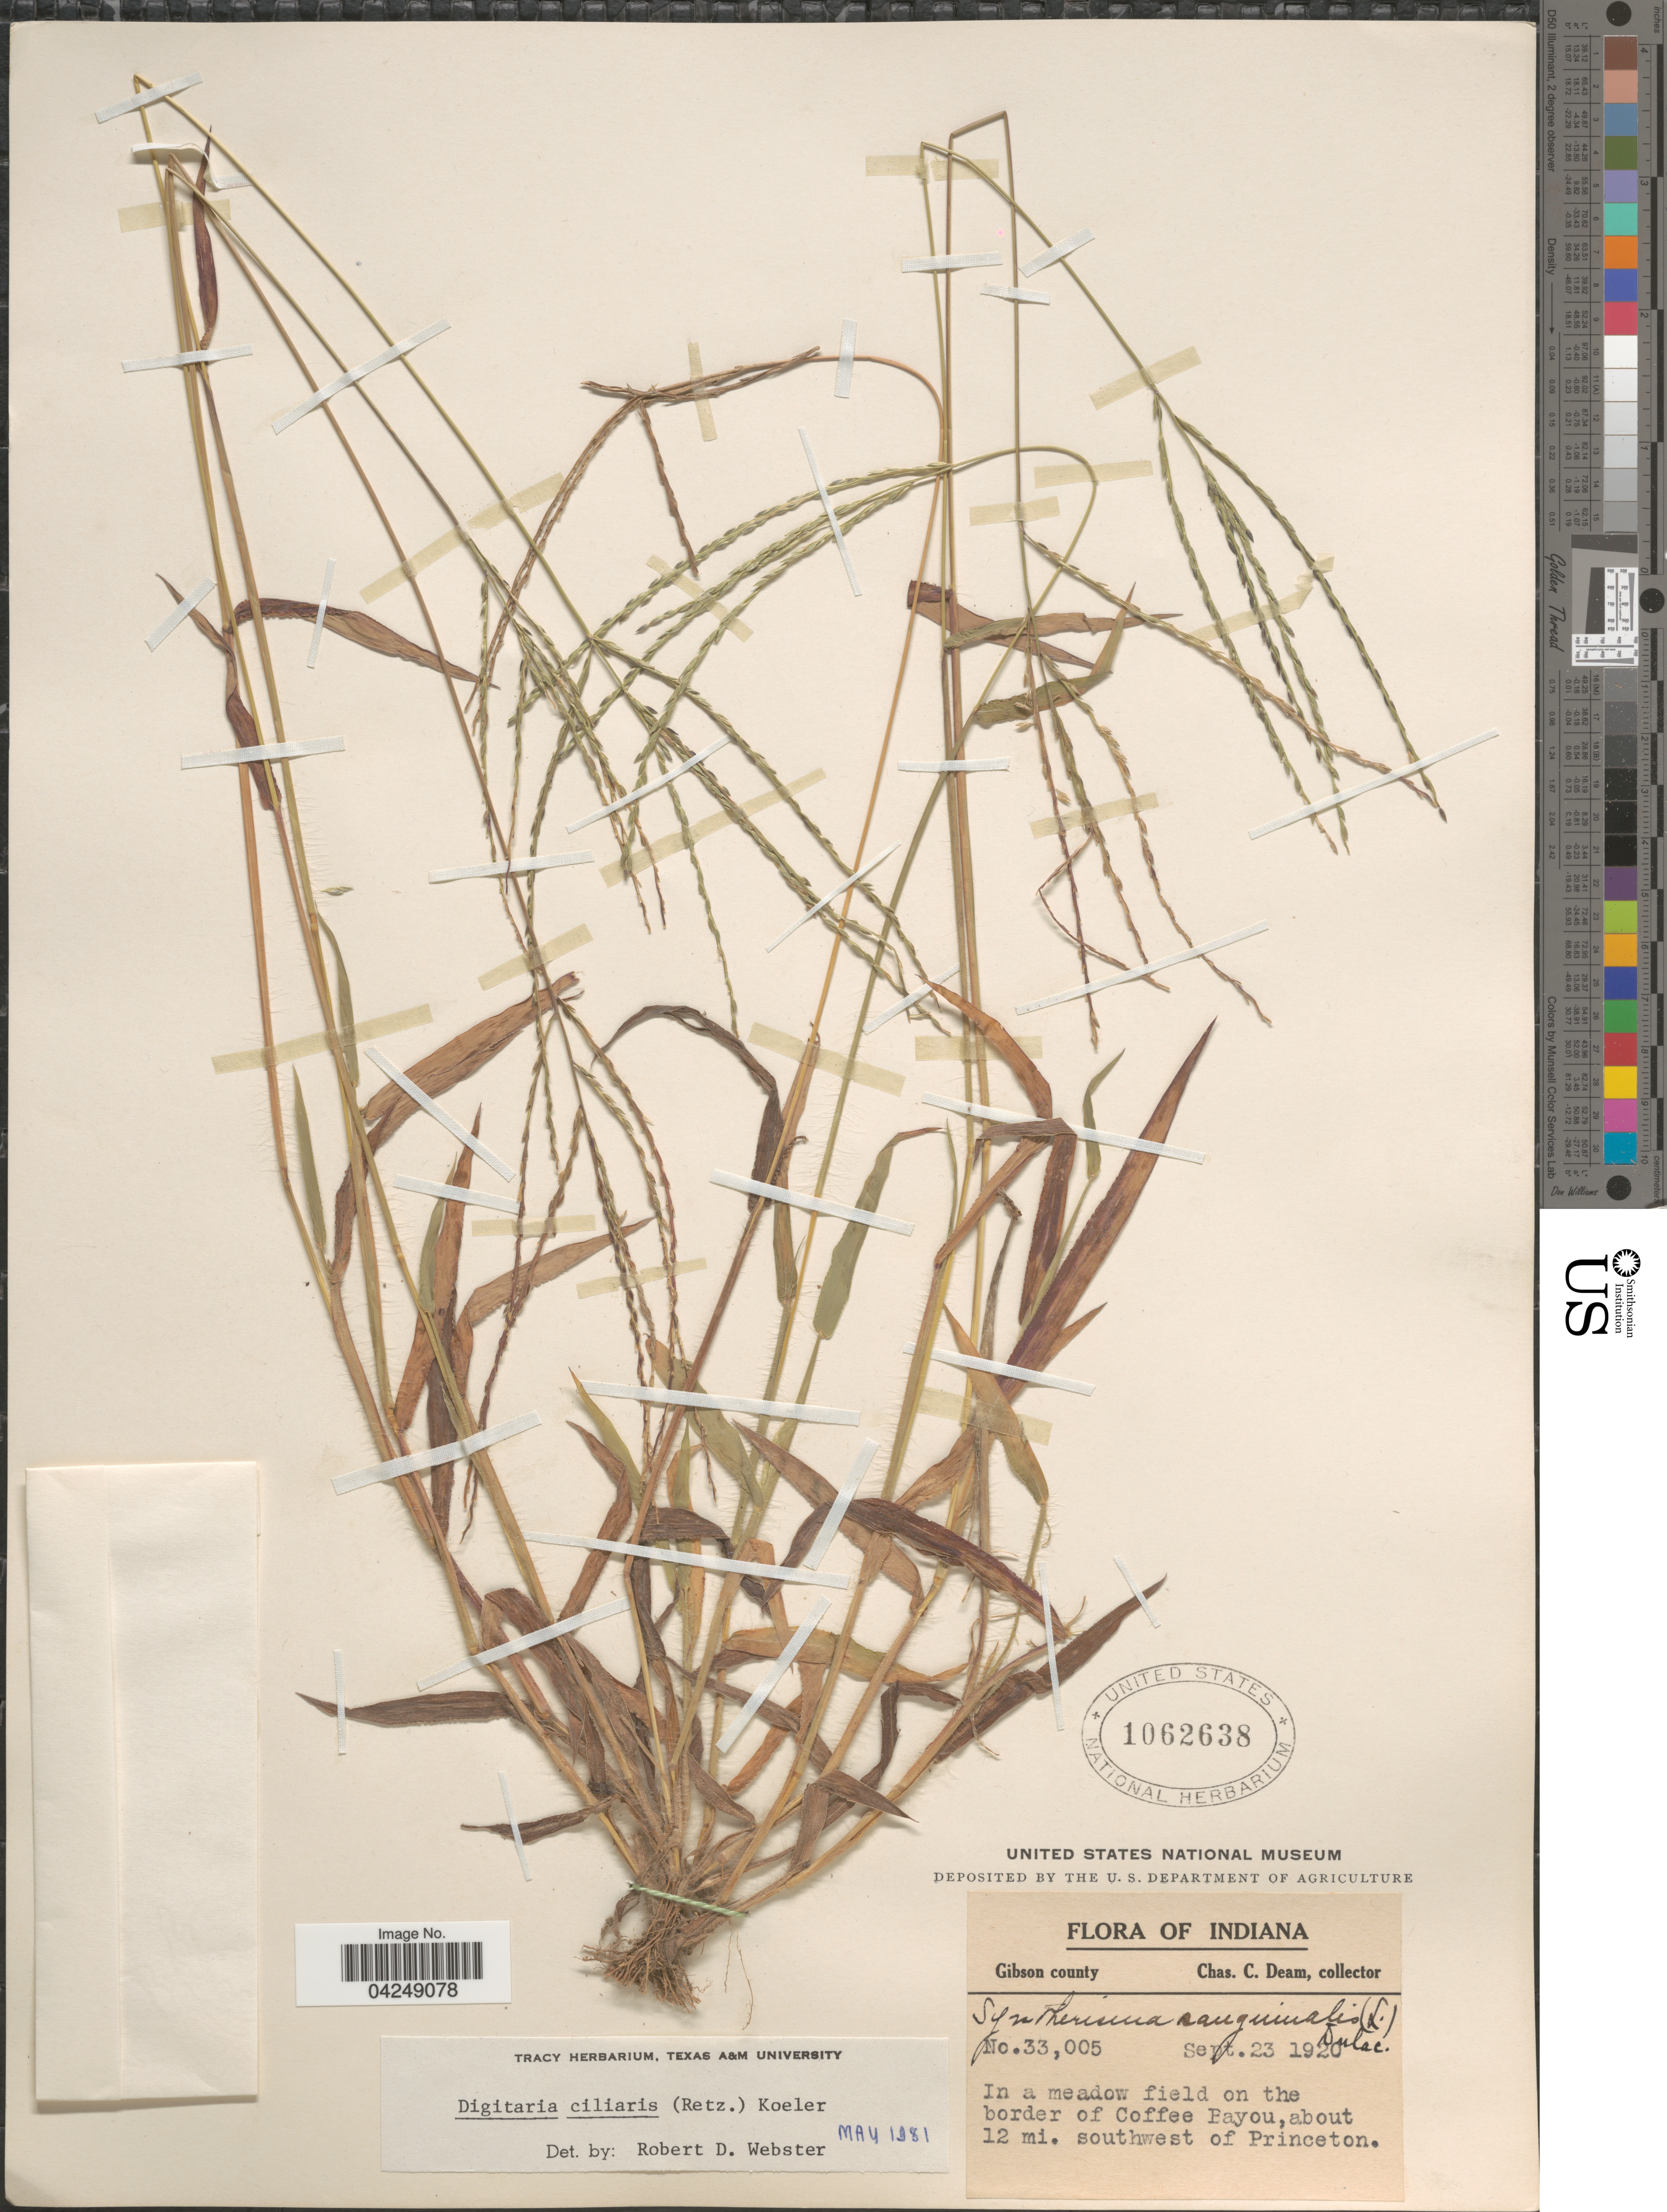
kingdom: Plantae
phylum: Tracheophyta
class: Liliopsida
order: Poales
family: Poaceae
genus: Digitaria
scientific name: Digitaria ciliaris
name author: (Retz.) Koeler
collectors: C. C. Deam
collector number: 33005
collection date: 1920-09-23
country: United States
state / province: Indiana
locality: Gibson county. In a meadow field on the border of Coffee Bayou, about 12 mi. southwest of Princeton.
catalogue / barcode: US 1062638